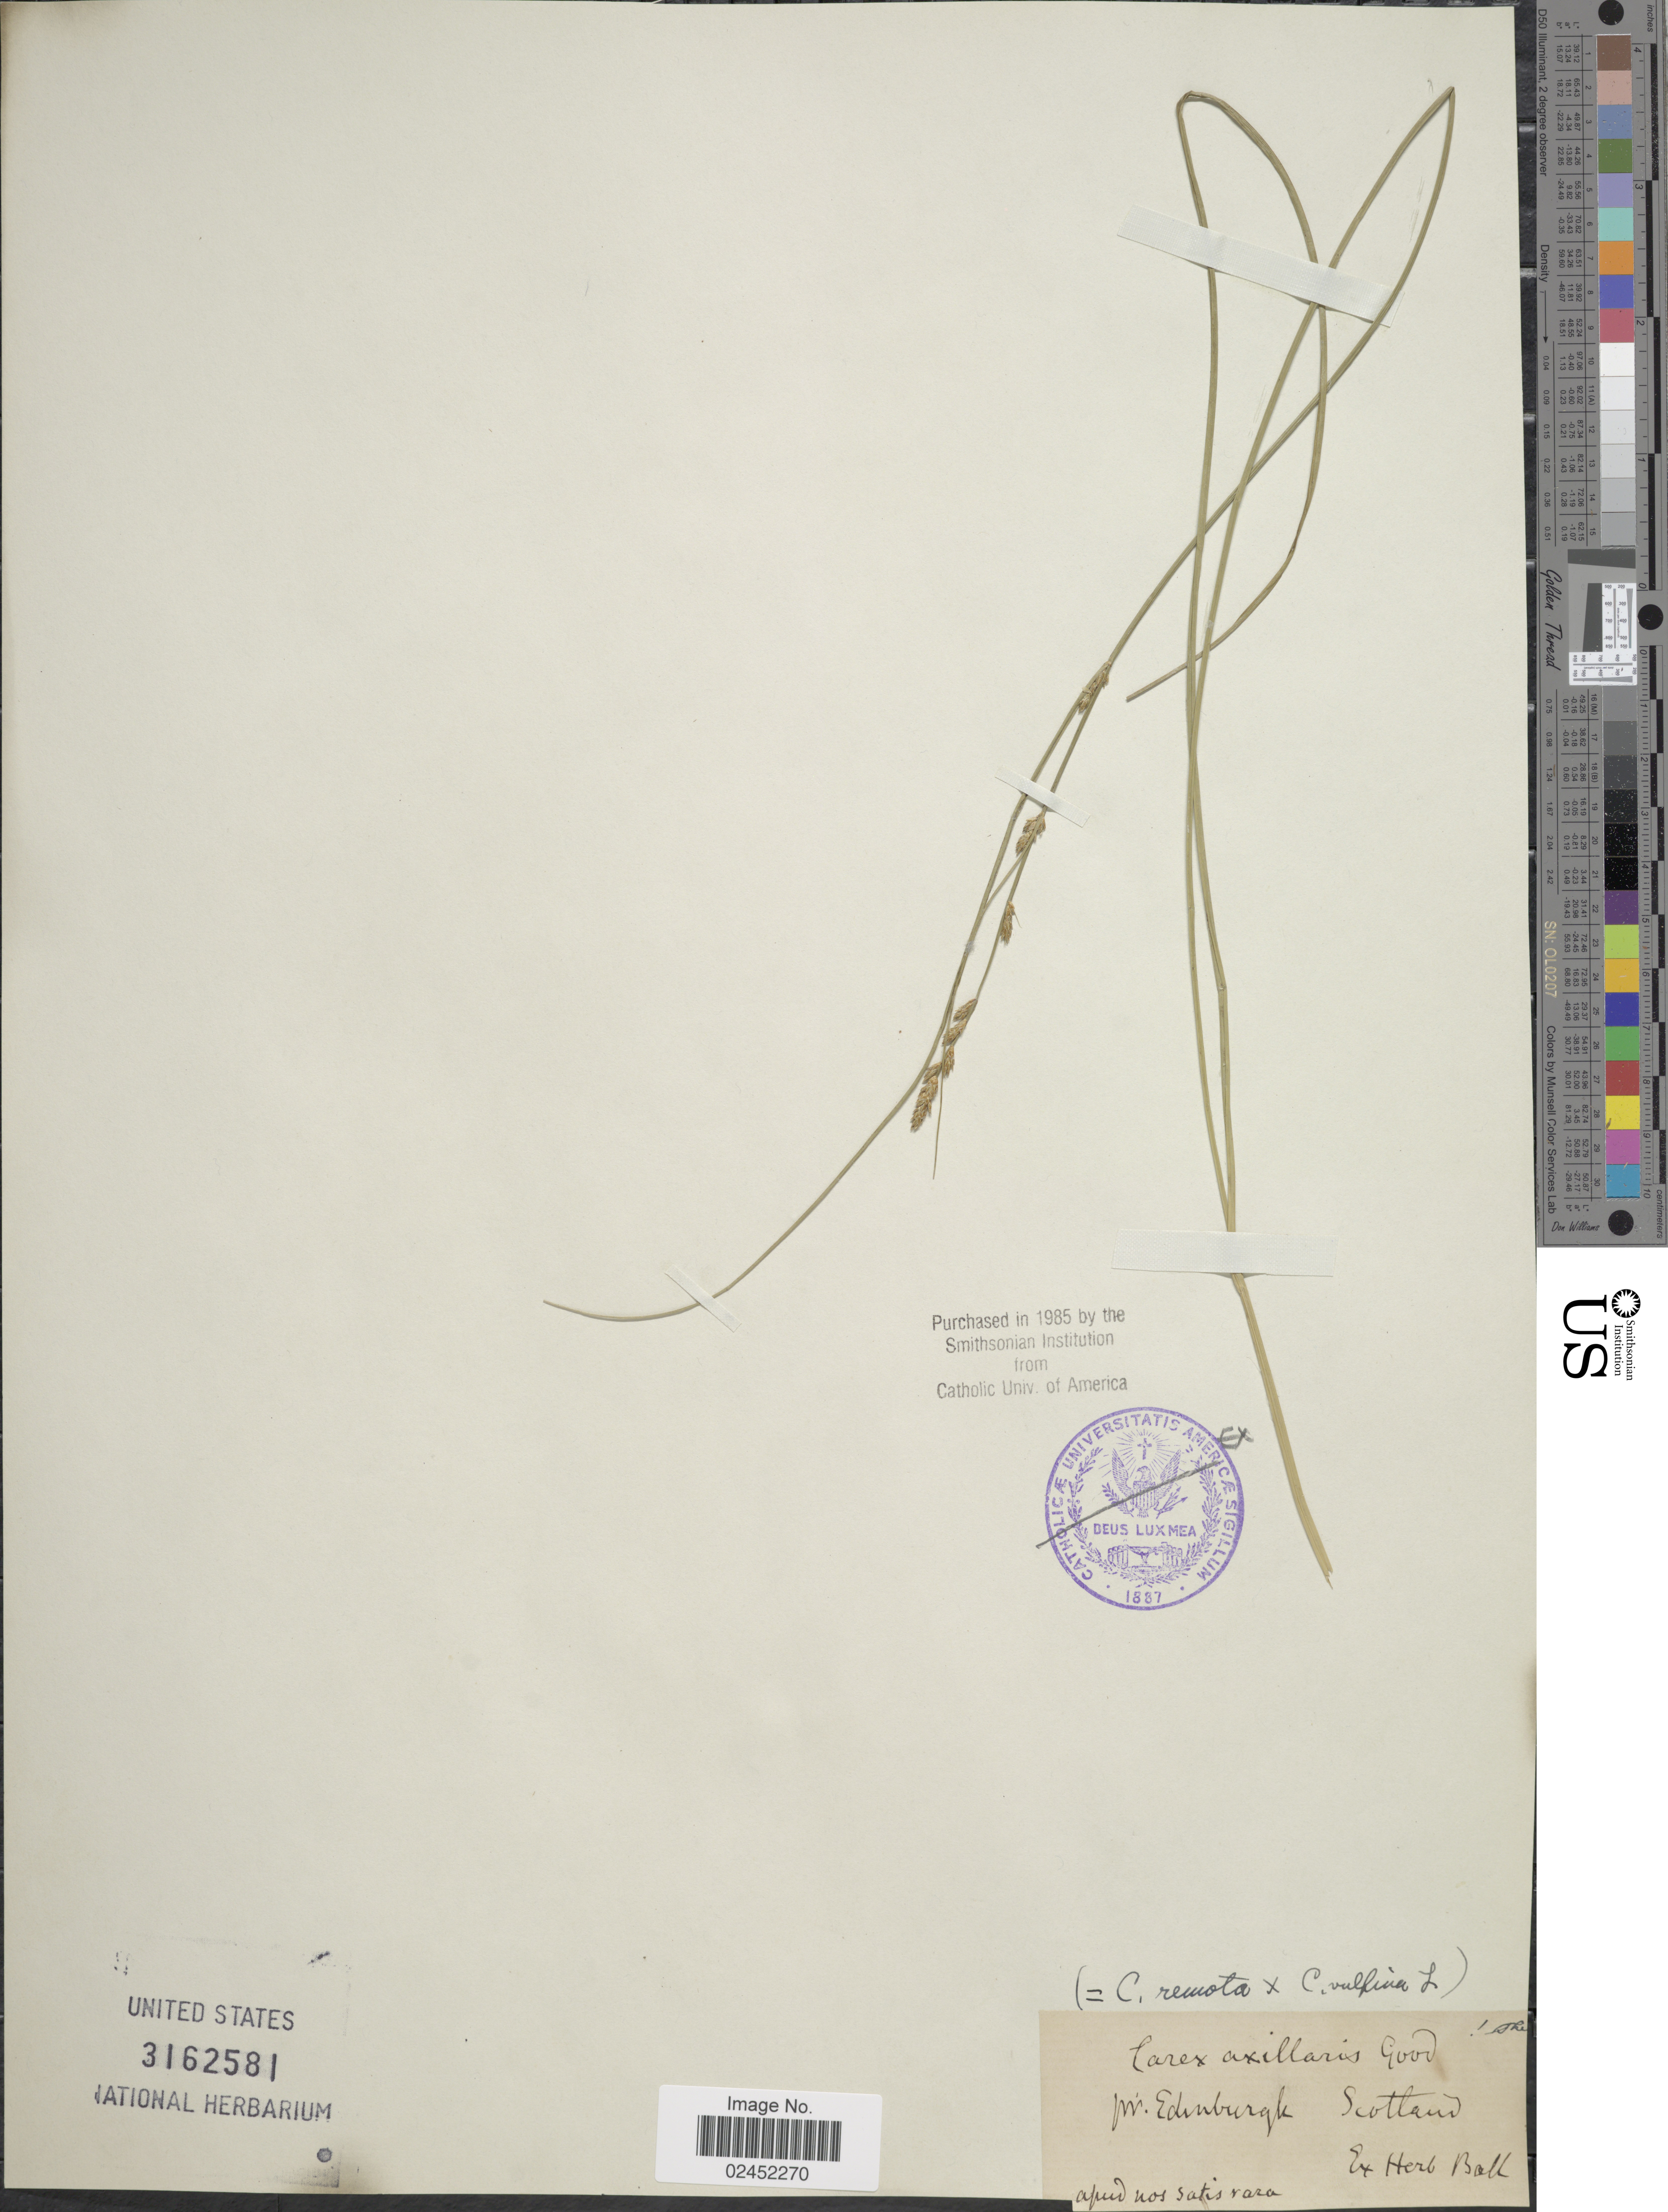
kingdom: Plantae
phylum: Tracheophyta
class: Liliopsida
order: Poales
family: Cyperaceae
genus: Carex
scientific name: Carex remota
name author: L.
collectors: ex herb. Ball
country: United Kingdom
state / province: Scotland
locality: Pr. Edinburgk, Scotland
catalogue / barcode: US 3162581